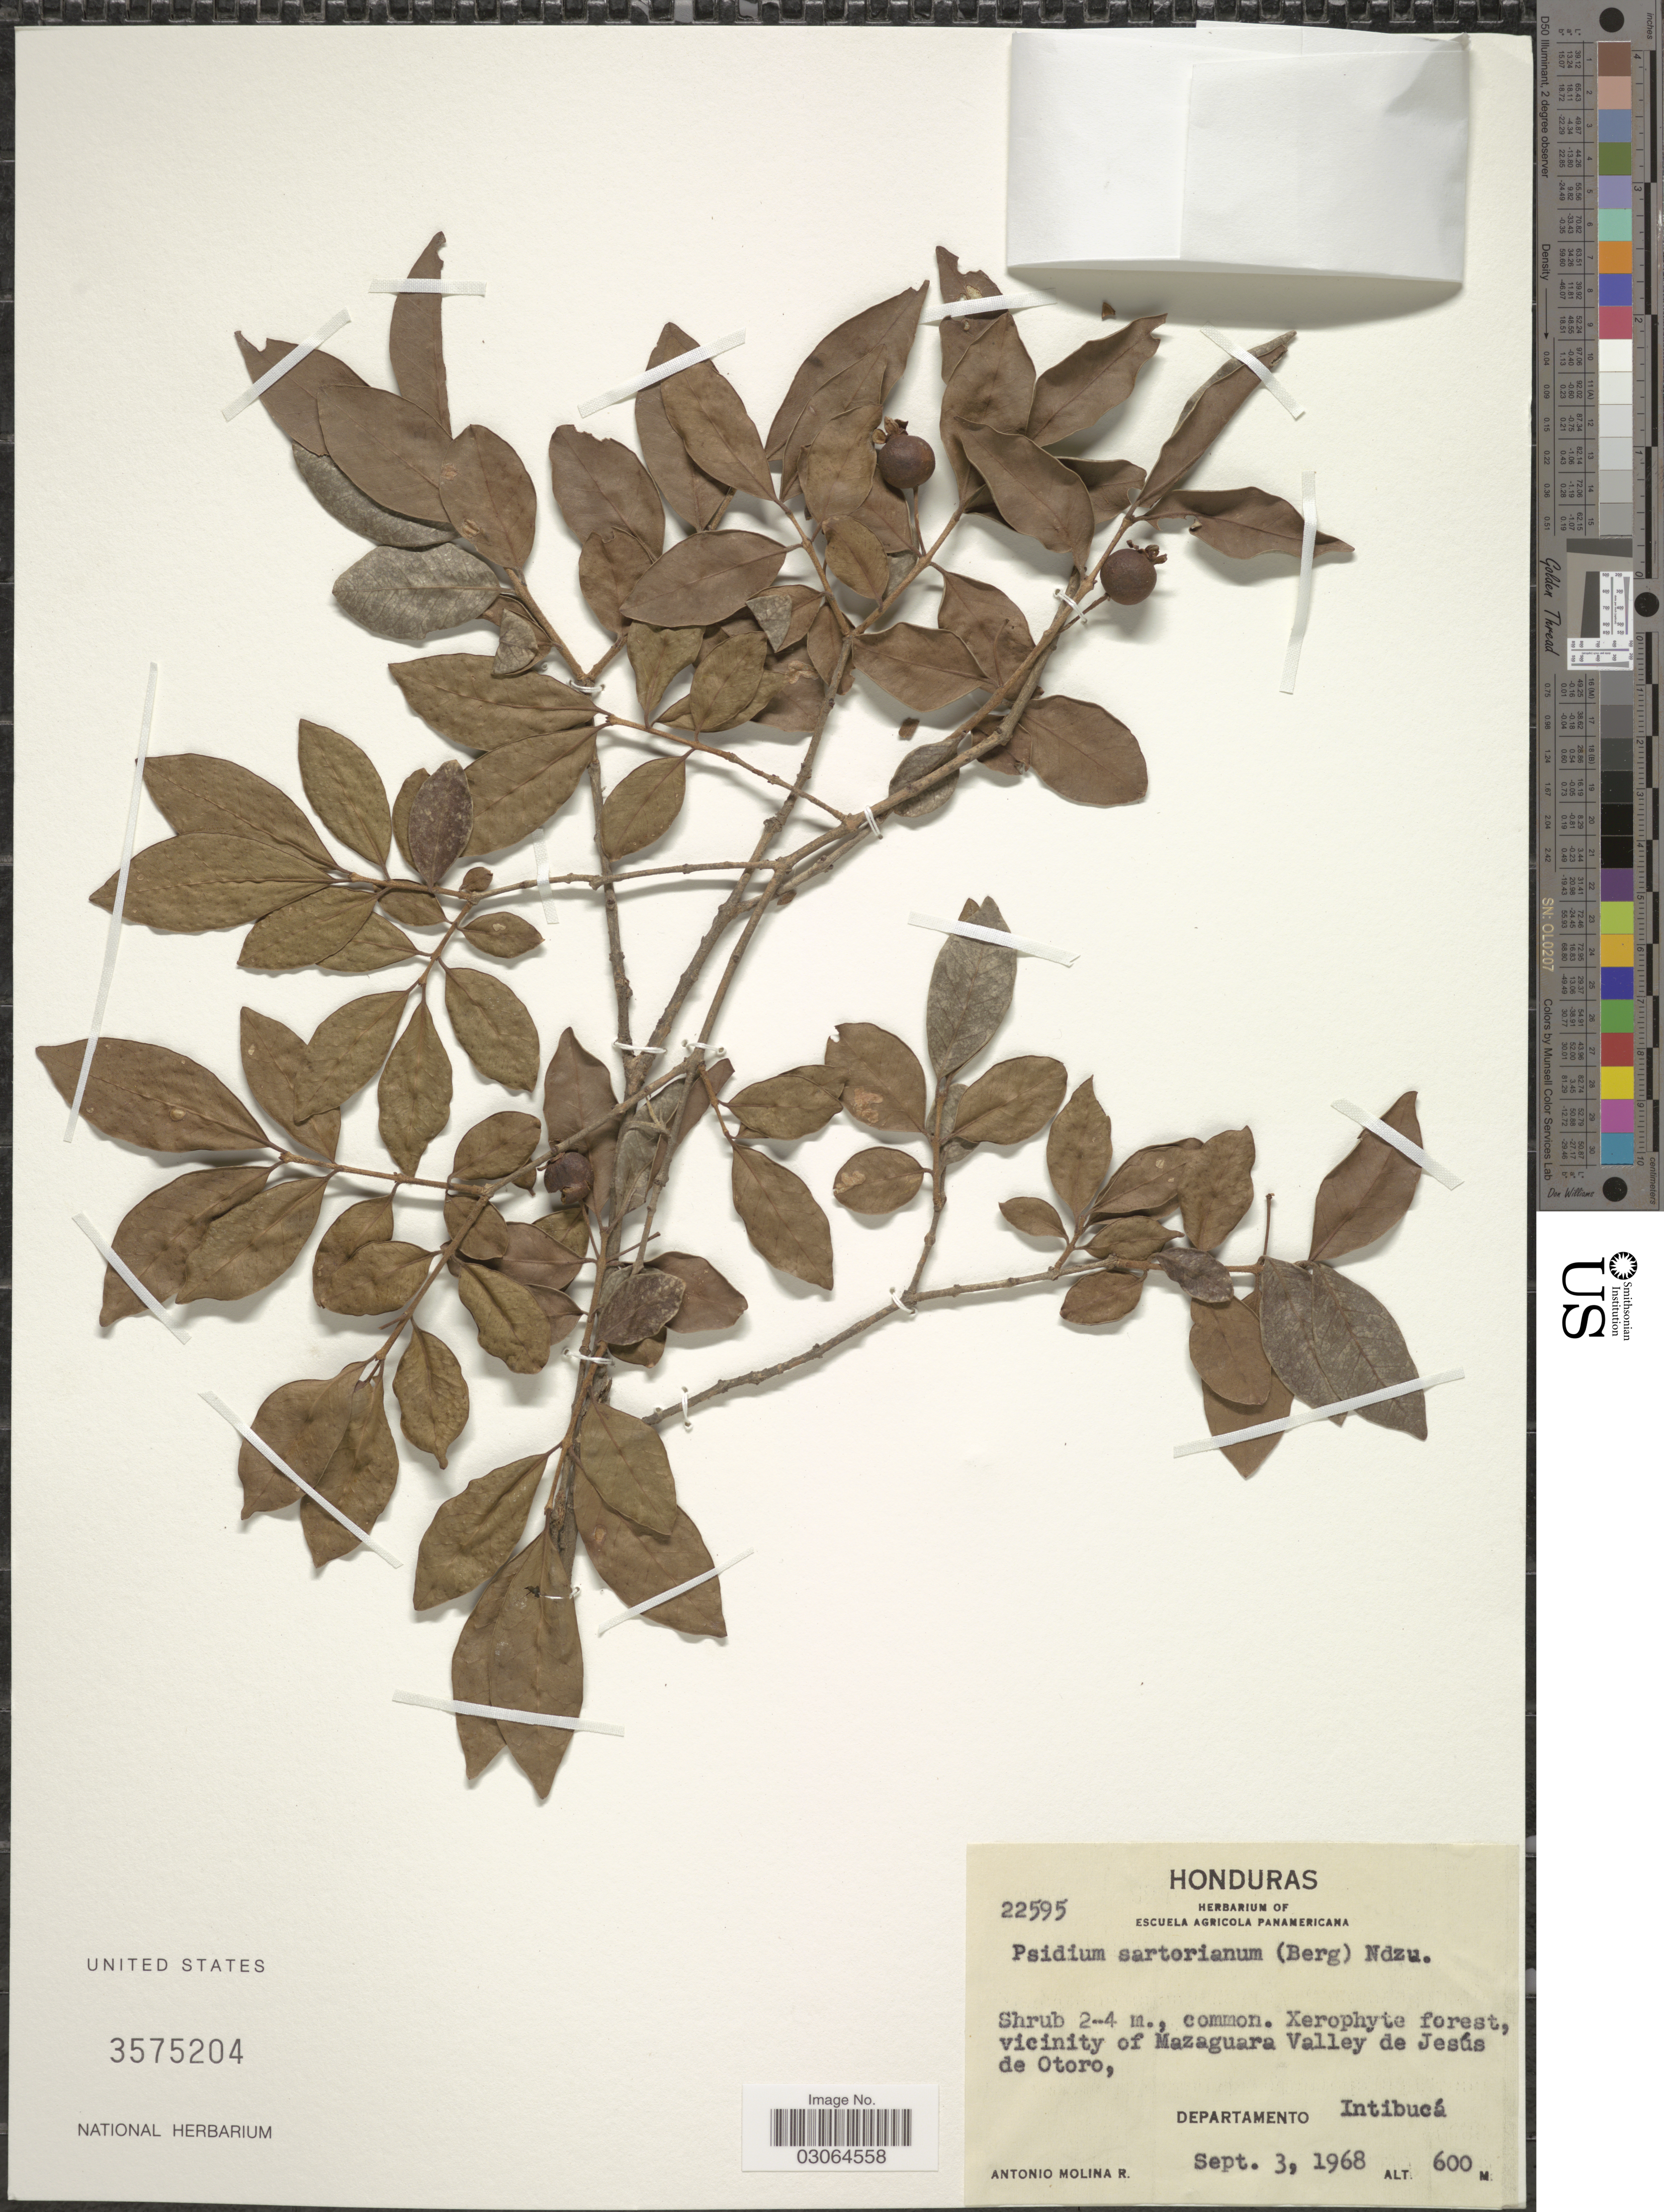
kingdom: Plantae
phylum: Tracheophyta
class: Magnoliopsida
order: Myrtales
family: Myrtaceae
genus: Psidium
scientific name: Psidium sartorianum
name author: (O. Berg) Nied.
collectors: A. Molina R.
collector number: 22595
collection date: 1968-09-03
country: Honduras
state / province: Intibuca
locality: Vicinity of Mazaguara Valley de Jesús de Otoro, Departamento Intibucá.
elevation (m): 600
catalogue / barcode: US 3575204